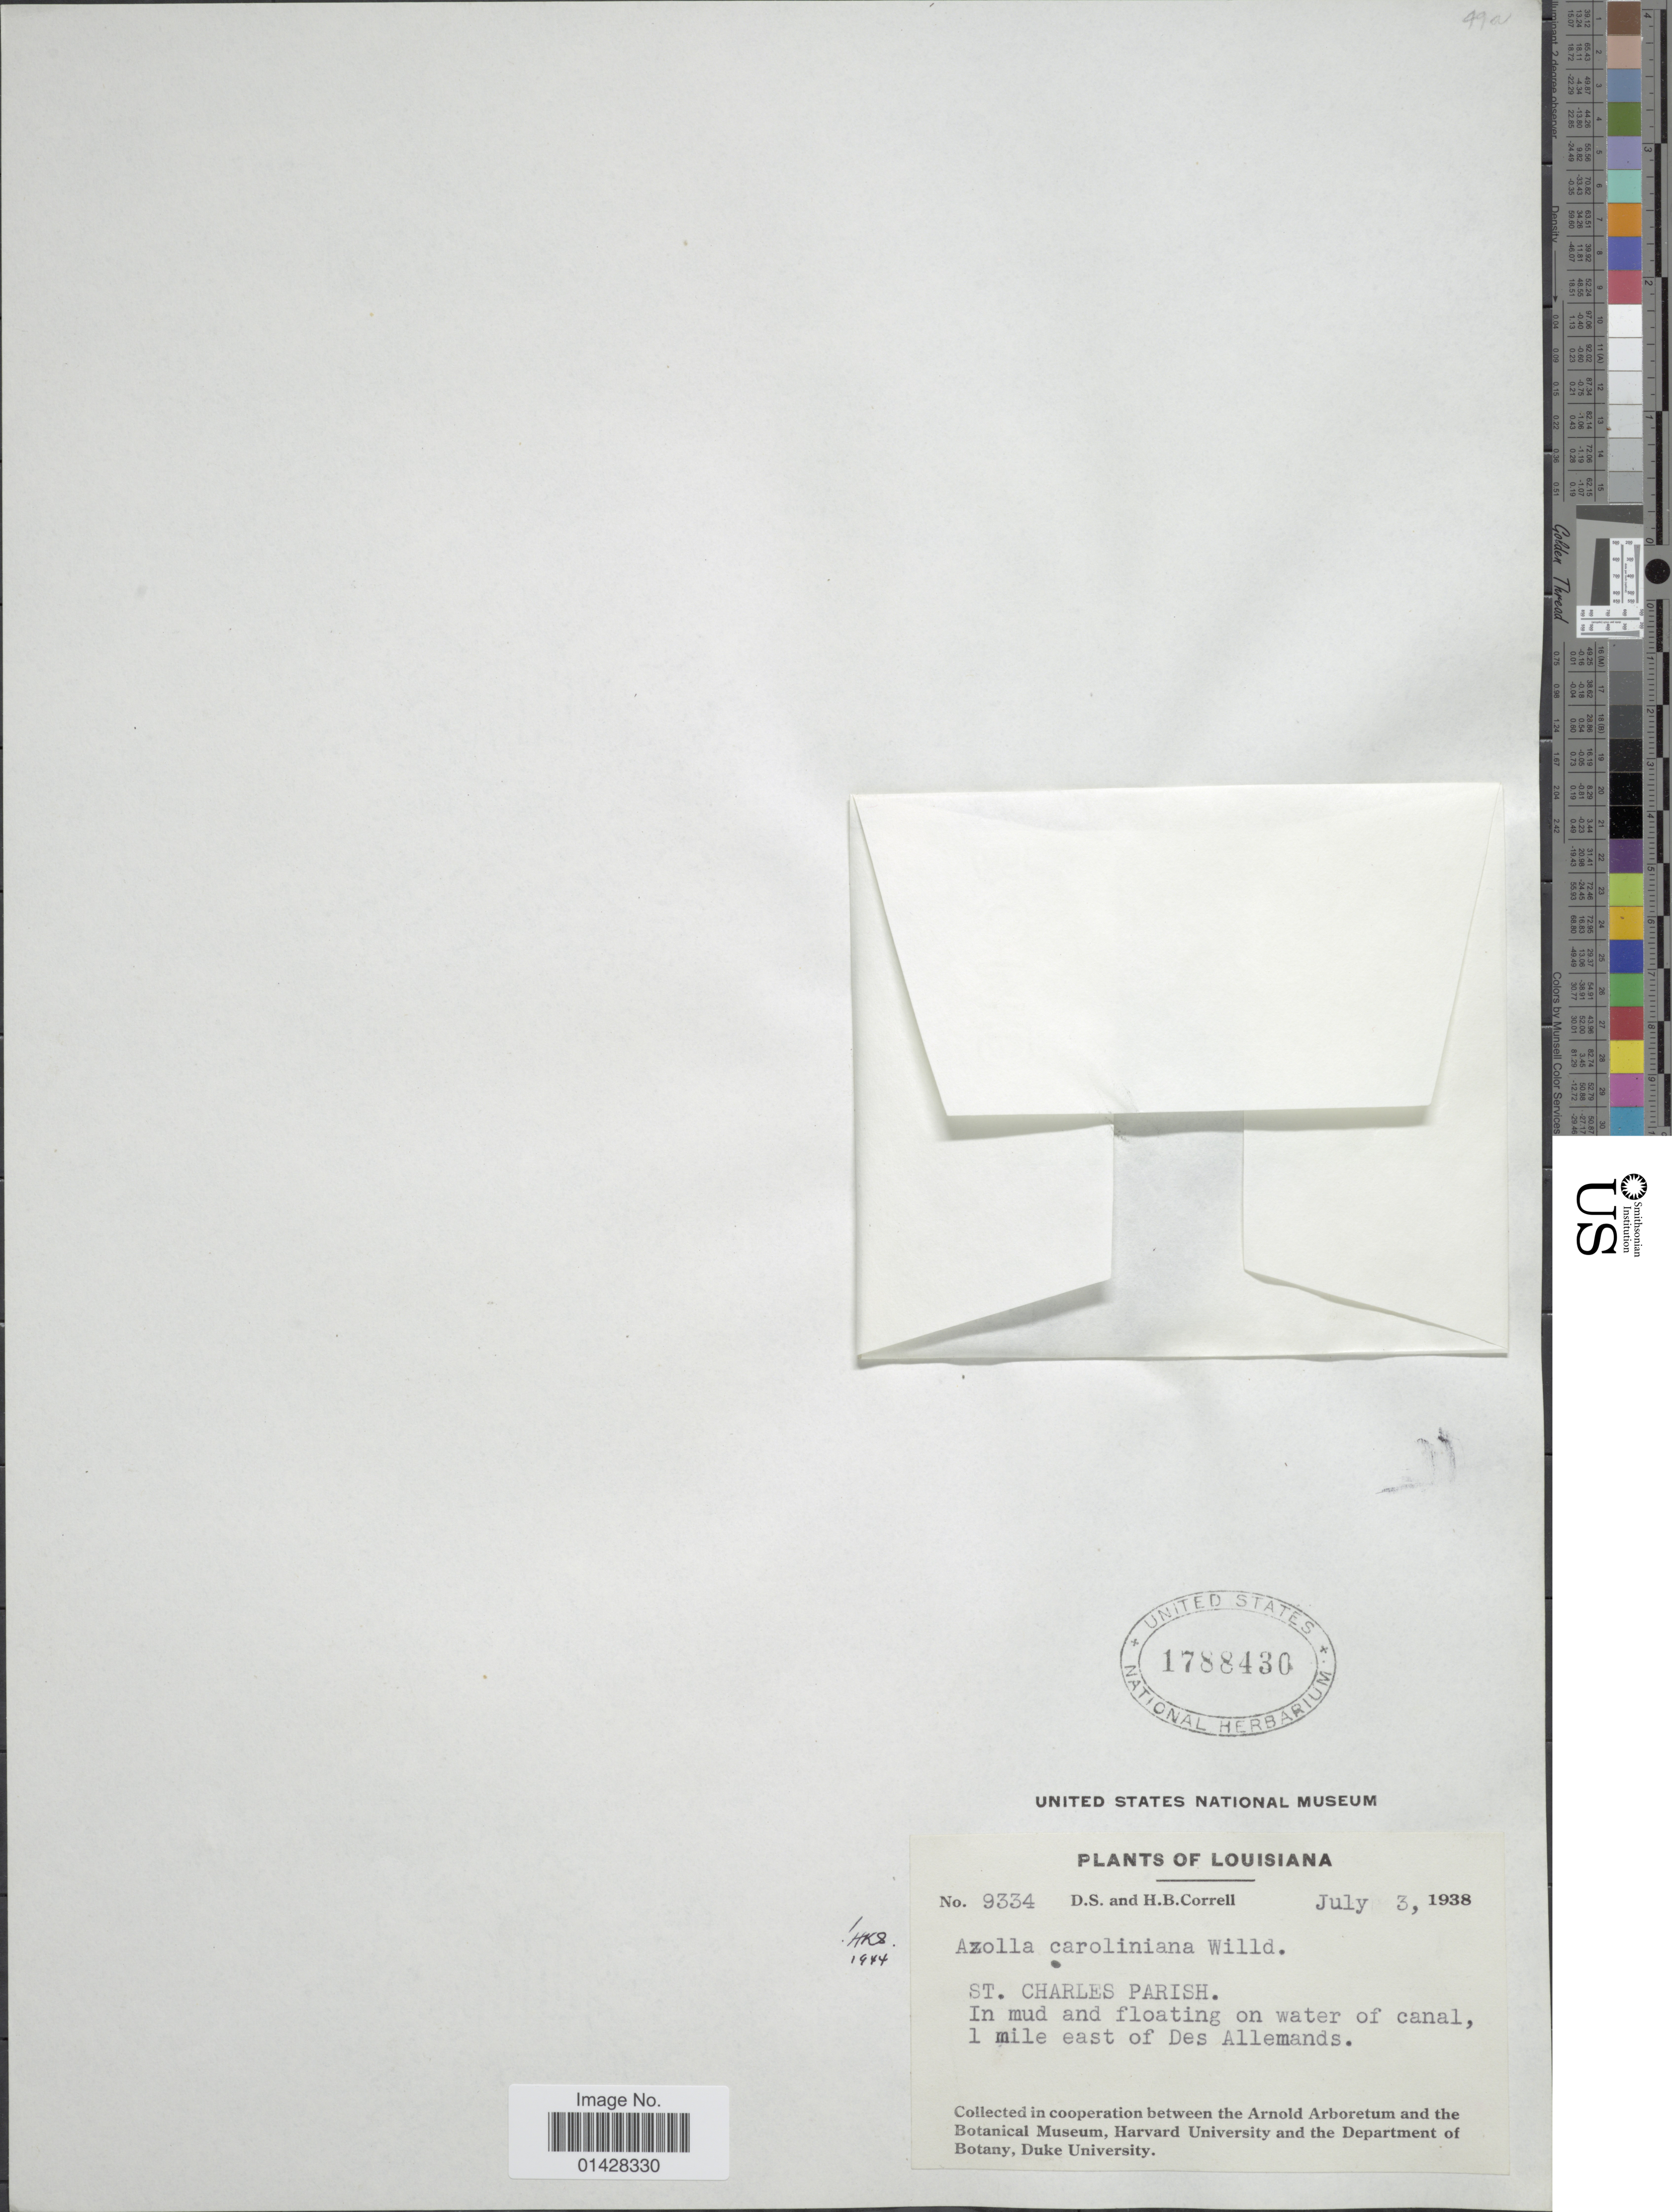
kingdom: Plantae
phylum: Tracheophyta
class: Polypodiopsida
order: Salviniales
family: Salviniaceae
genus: Azolla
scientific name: Azolla caroliniana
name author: Willd.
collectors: D. S. Correll & H. Correll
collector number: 9334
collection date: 1938-07-03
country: United States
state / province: Louisiana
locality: St Charles Parish. In mud and floating on water of canal, 1 mile east of Des Allemands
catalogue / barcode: US 1788430